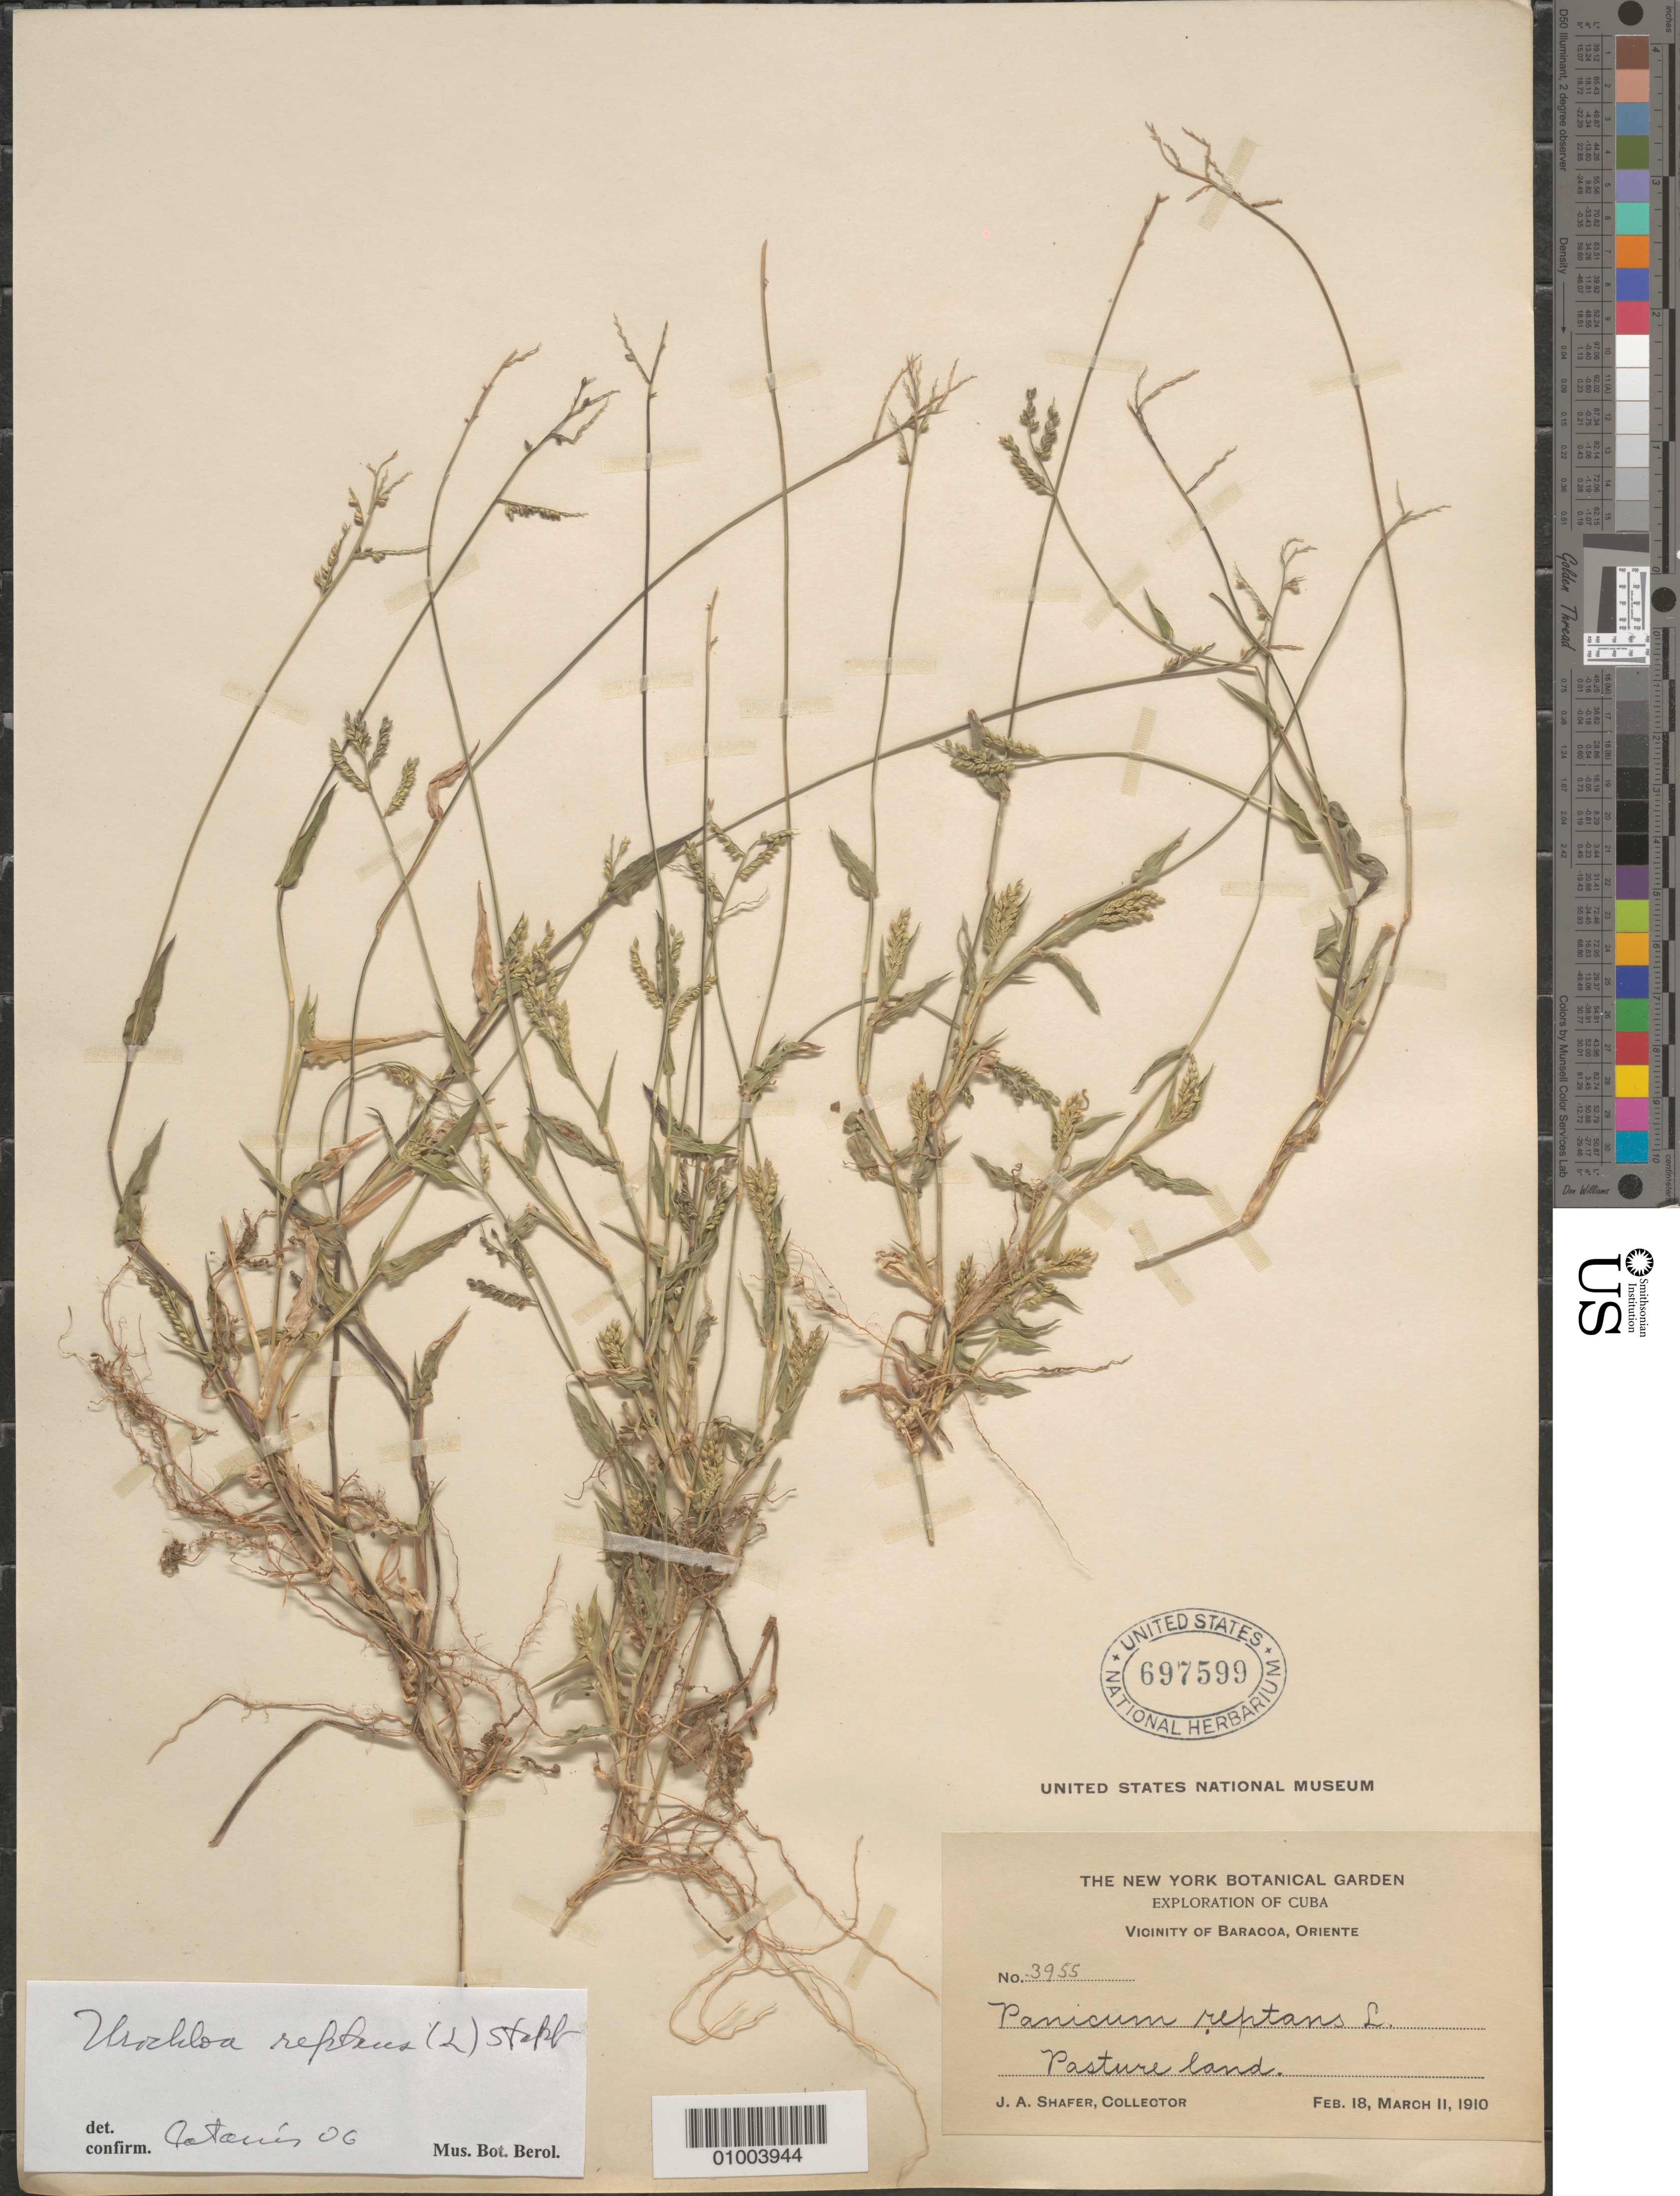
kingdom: Plantae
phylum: Tracheophyta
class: Liliopsida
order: Poales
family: Poaceae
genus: Urochloa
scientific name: Urochloa reptans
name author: (L.) Stapf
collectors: J. A. Shafer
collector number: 3955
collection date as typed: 18 Feb 1910 and 11 Mar 1910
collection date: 1910-02-18,1910-03-11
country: Cuba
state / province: Guantanamo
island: Cuba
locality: Pasture land Vicinity of Baracoa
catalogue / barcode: US 697599